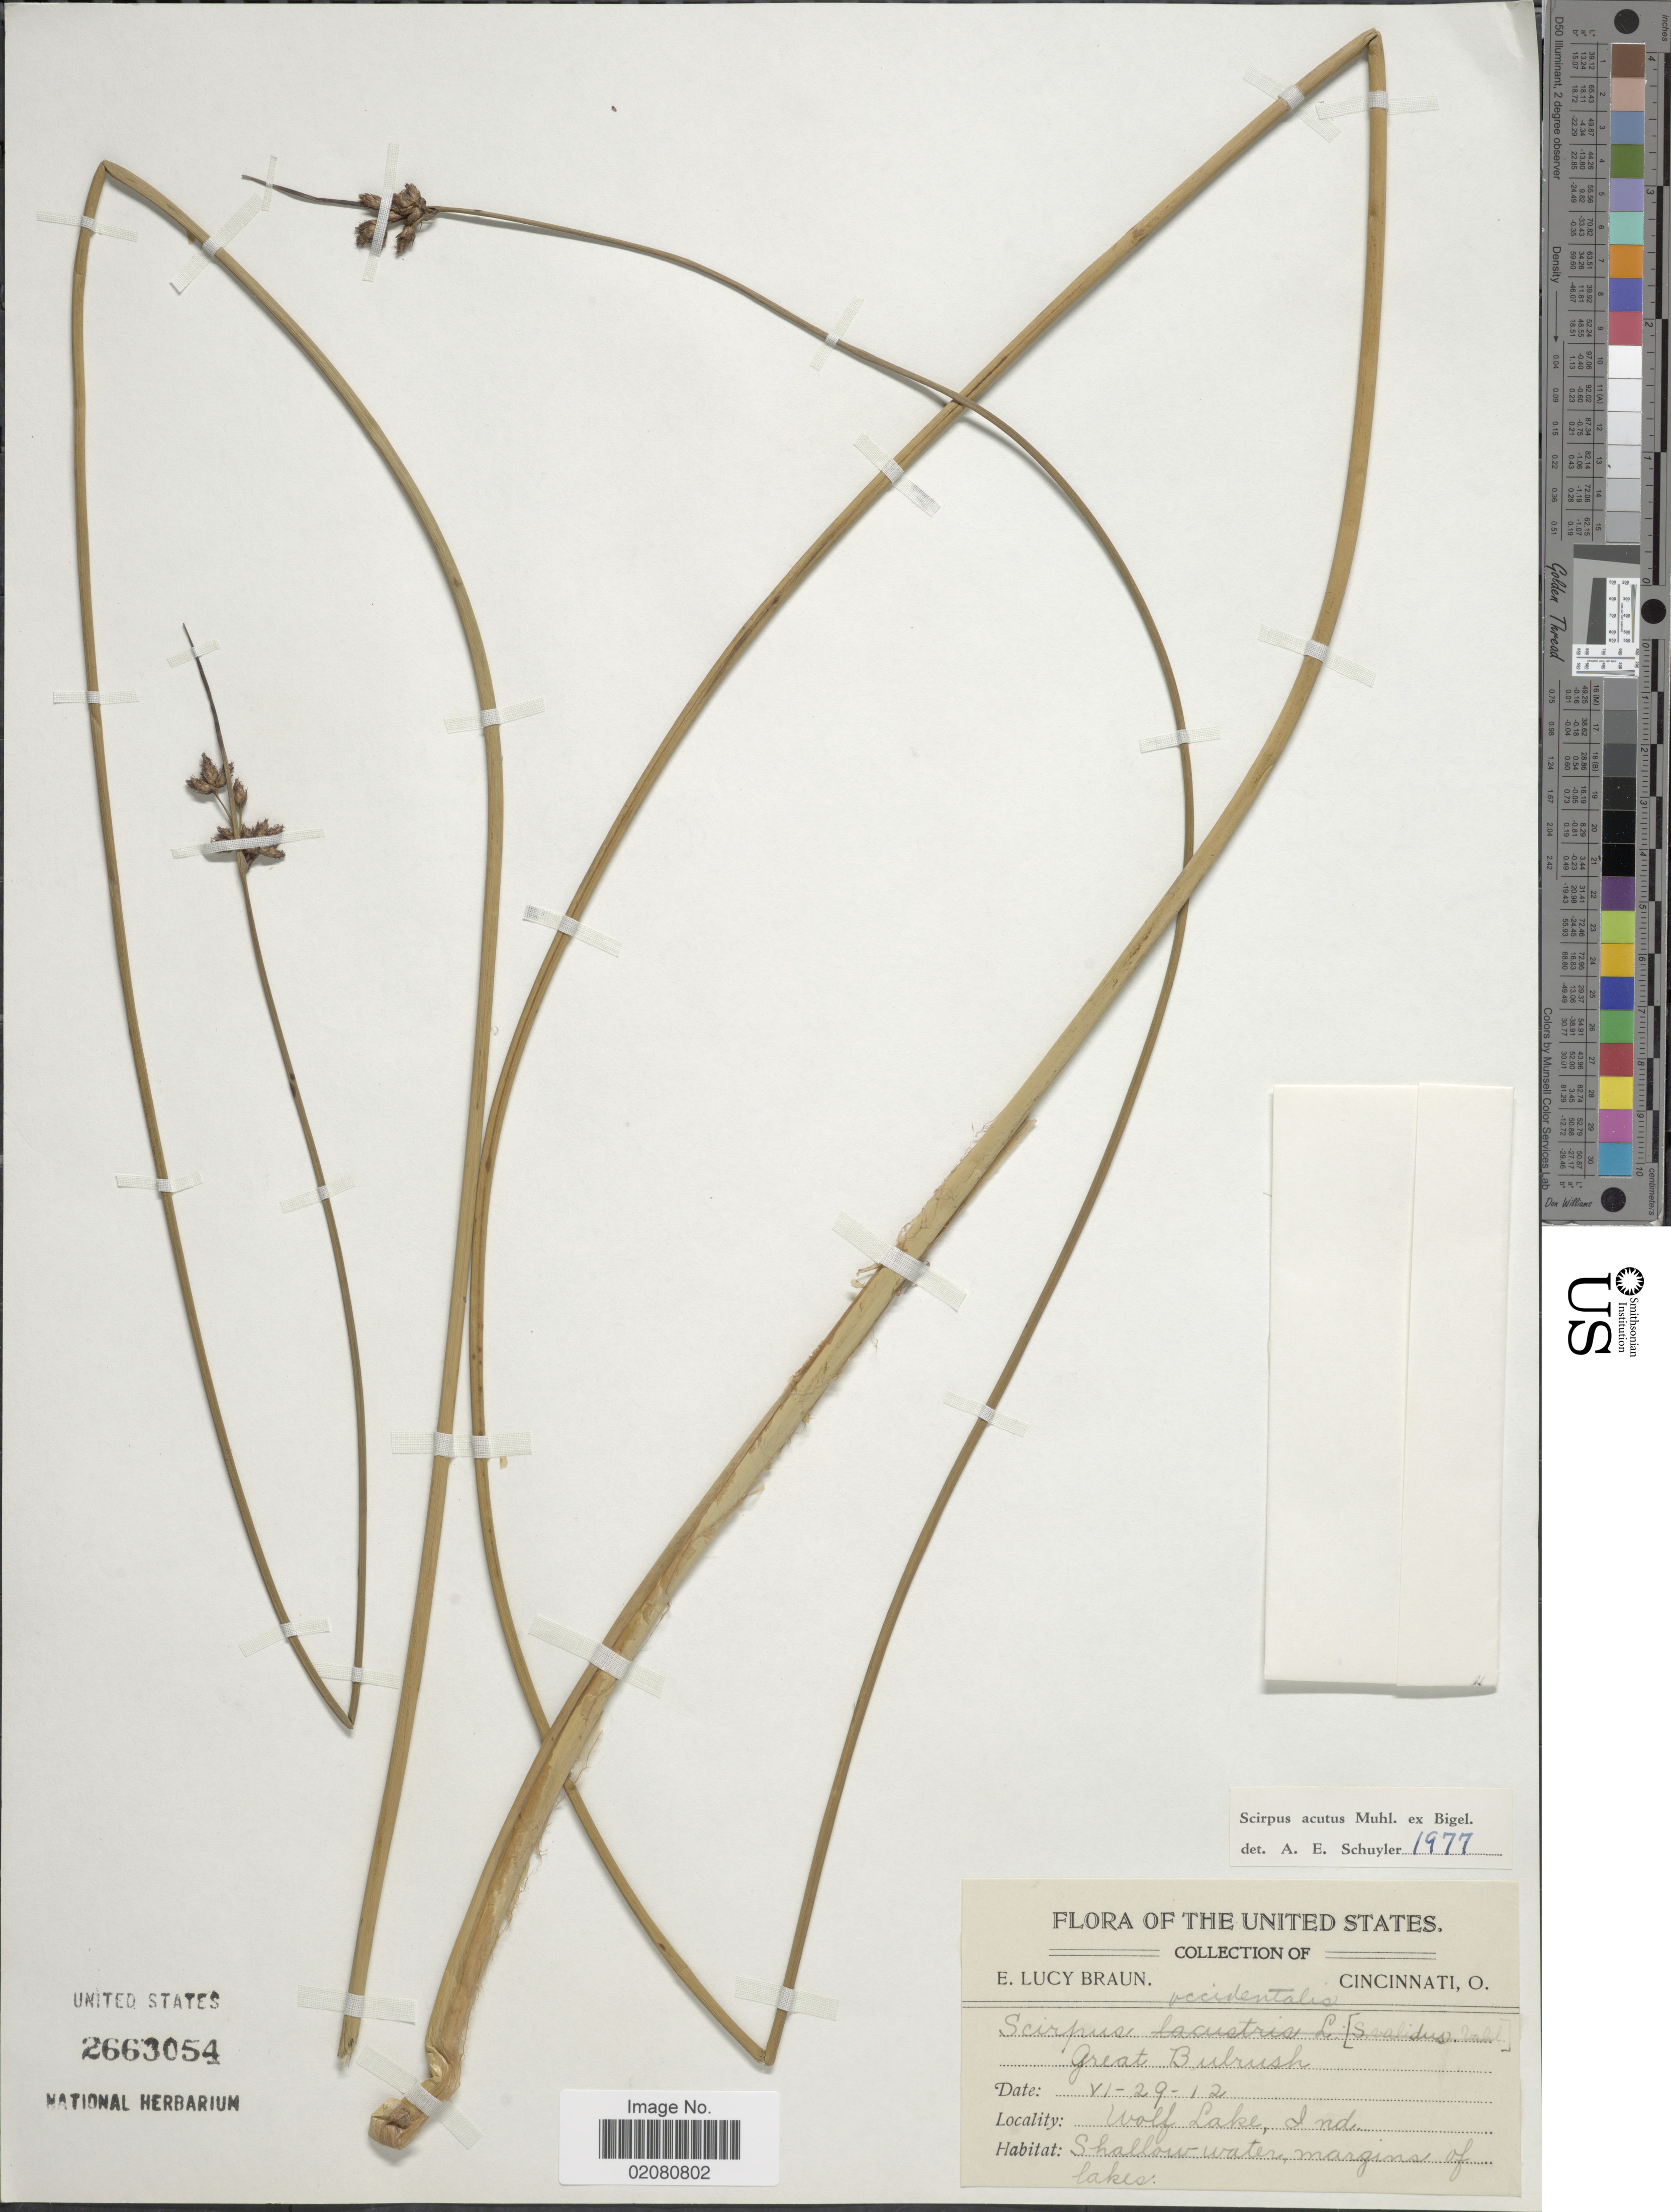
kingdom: Plantae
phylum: Tracheophyta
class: Liliopsida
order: Poales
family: Cyperaceae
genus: Schoenoplectus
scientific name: Schoenoplectus acutus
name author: (Muhl. ex Bigelow) Á. Löve & D. Löve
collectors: E. L. Braun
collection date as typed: Transcribed d/m/y: 29/6/12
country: United States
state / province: Indiana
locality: Wolf Lake, Ind.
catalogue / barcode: US 2663054